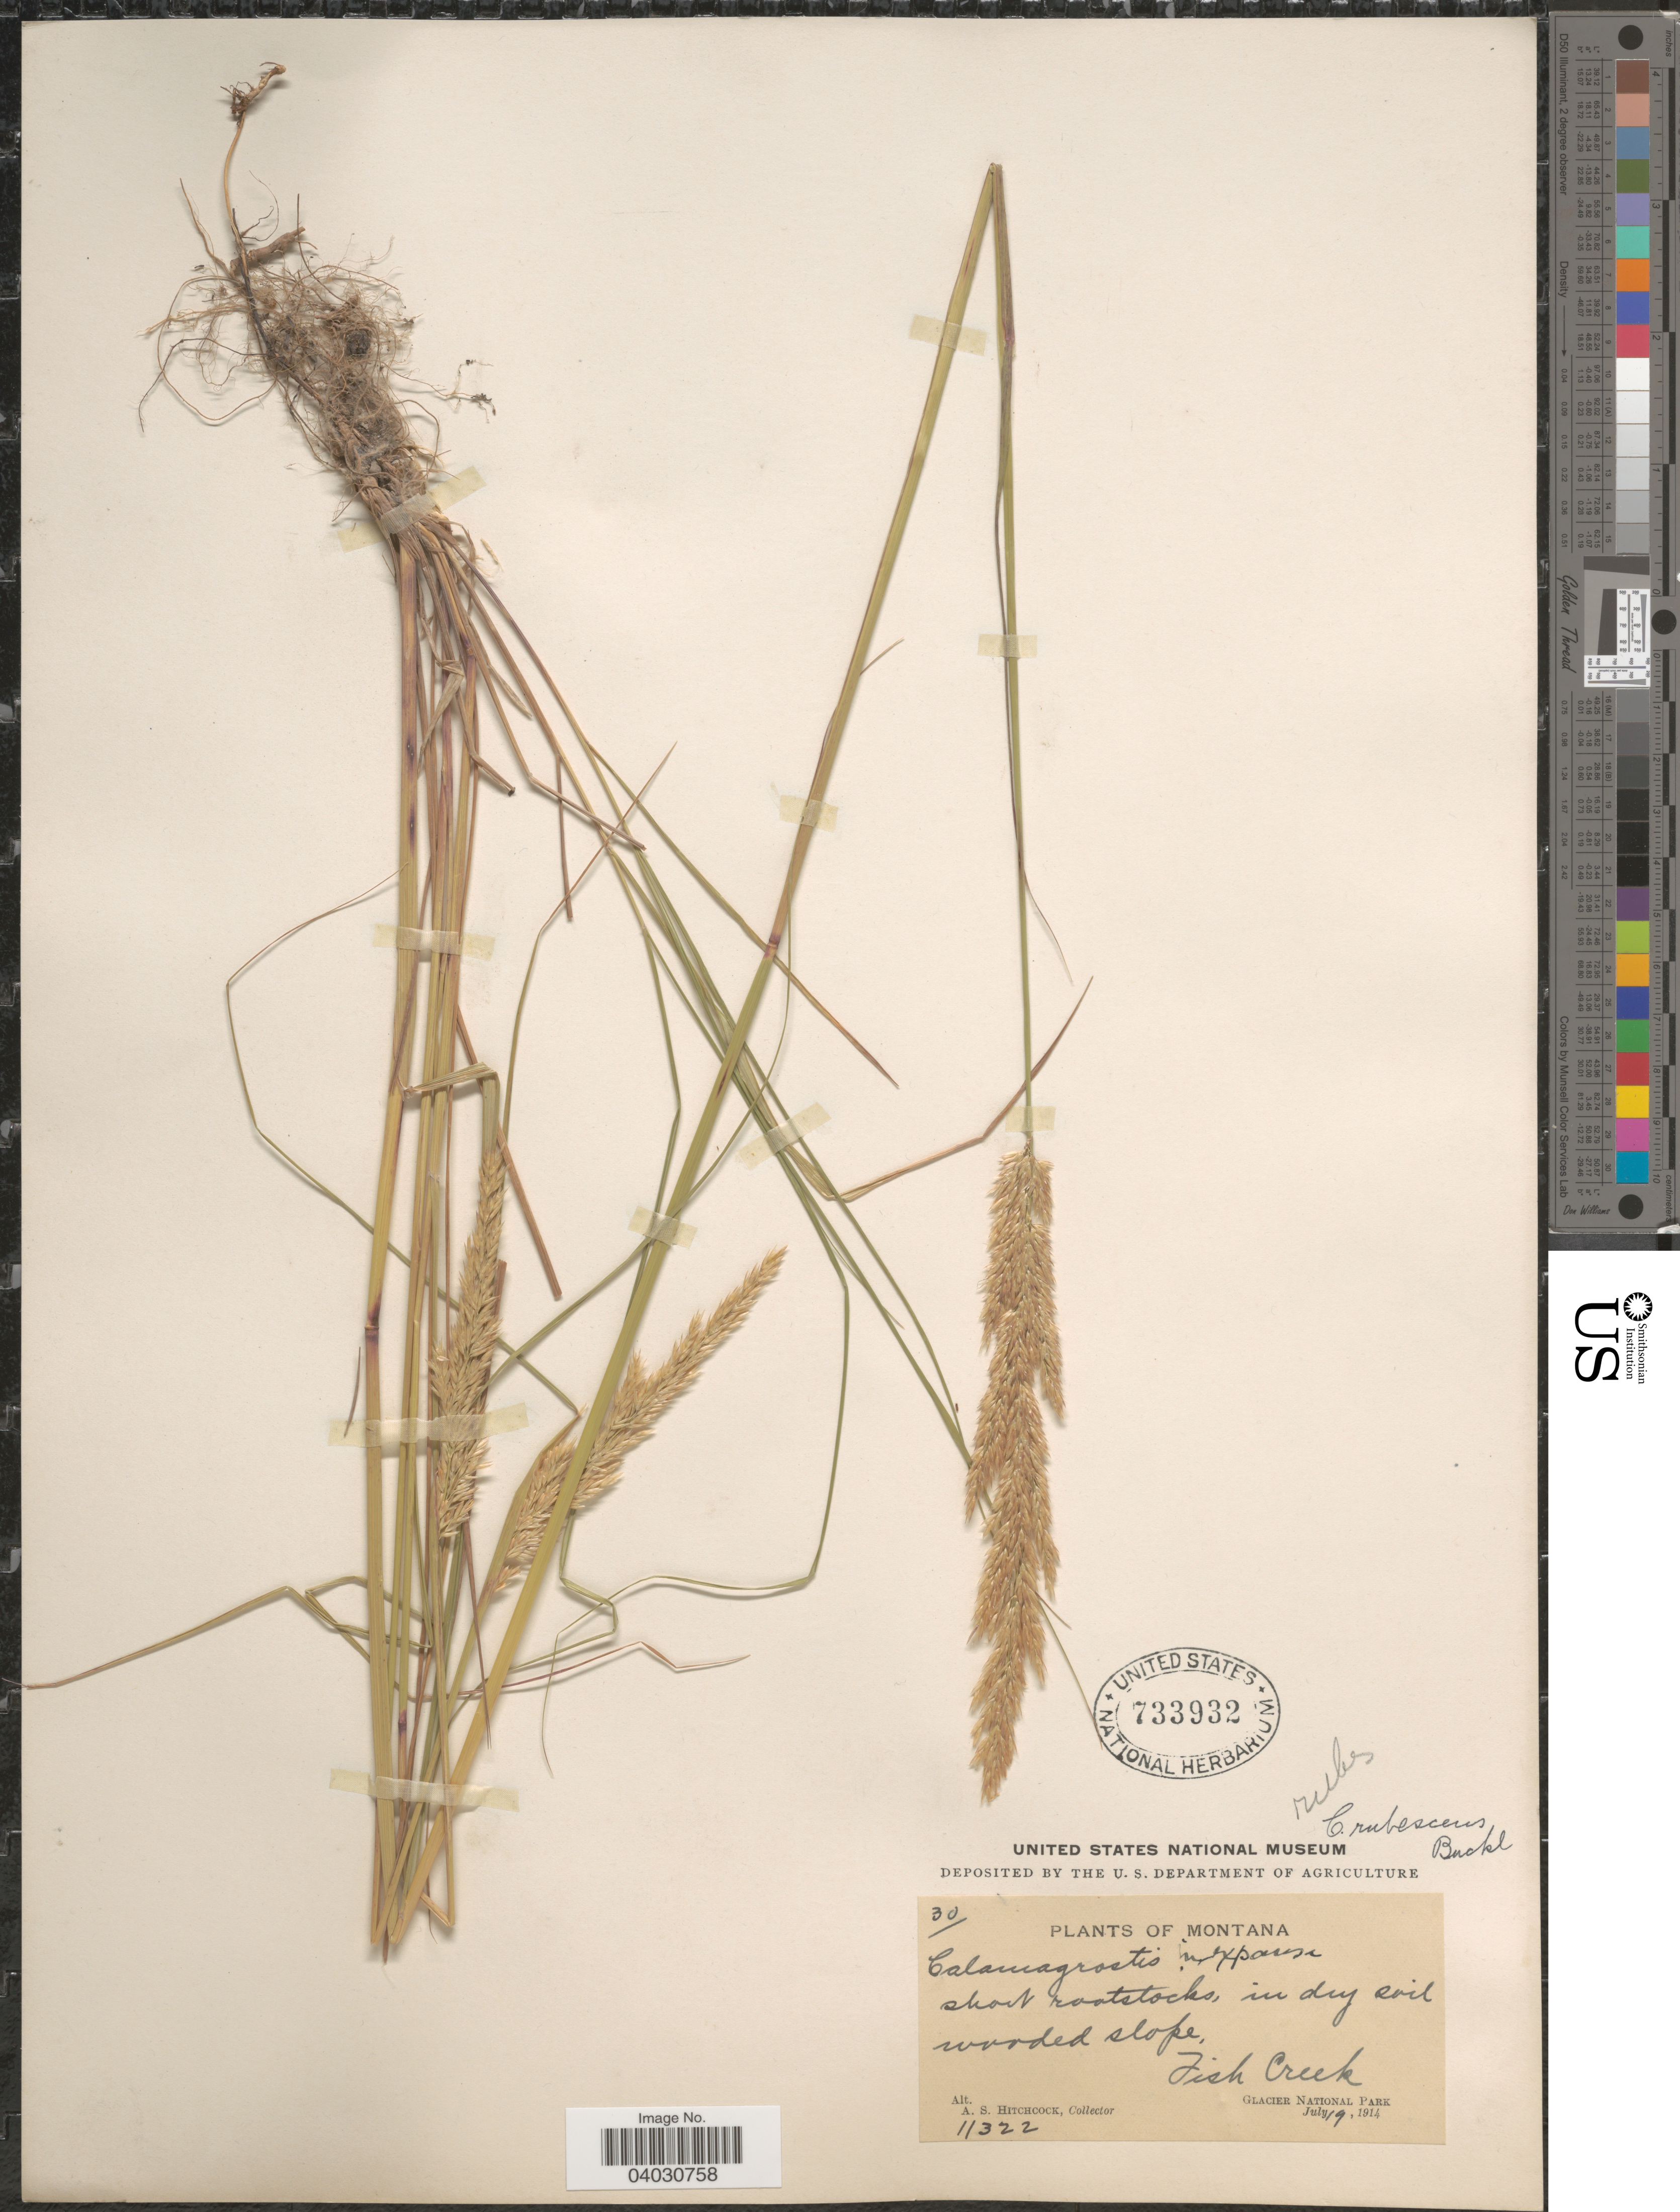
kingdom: Plantae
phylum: Tracheophyta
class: Liliopsida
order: Poales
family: Poaceae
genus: Calamagrostis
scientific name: Calamagrostis rubescens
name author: Buckley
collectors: A. S. Hitchcock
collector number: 11322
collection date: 1914-07-19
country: United States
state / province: Montana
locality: Fish Creek. Glacier National Park.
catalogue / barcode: US 733932